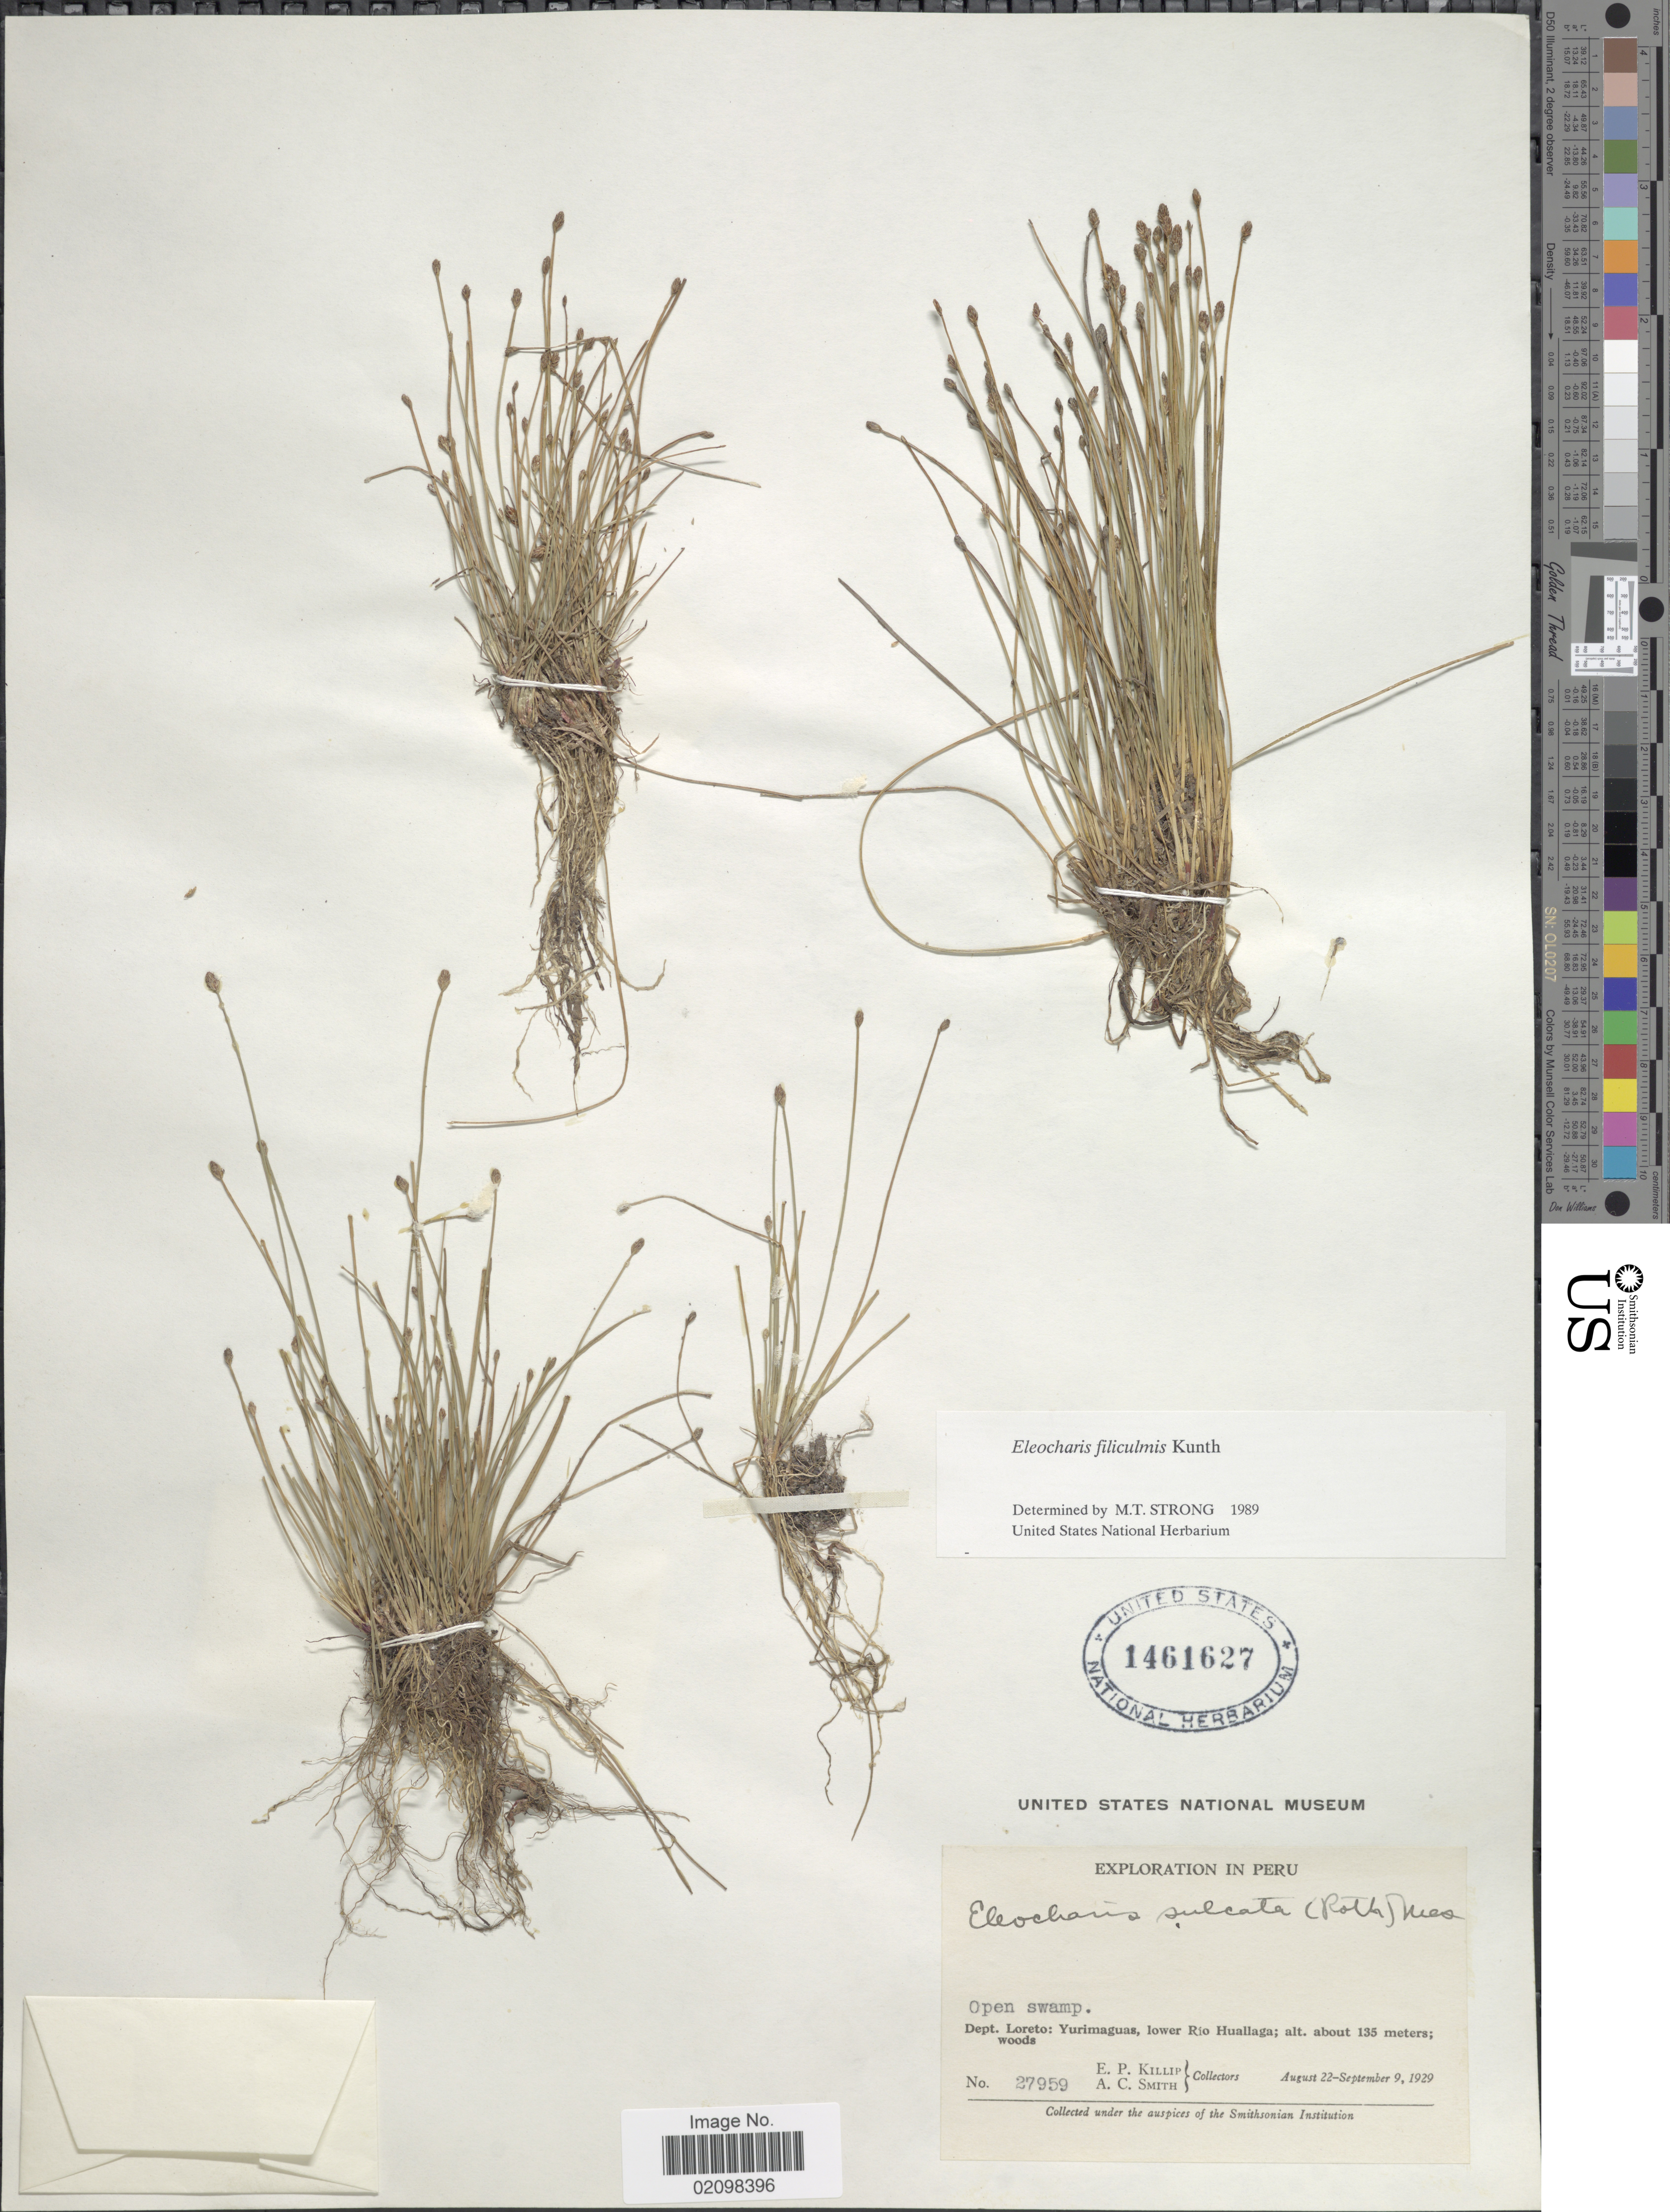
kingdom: Plantae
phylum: Tracheophyta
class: Liliopsida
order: Poales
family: Cyperaceae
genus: Eleocharis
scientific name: Eleocharis filiculmis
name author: Kunth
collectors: E. P. Killip & A. C. Smith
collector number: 27959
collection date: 1929-08-22/1929-09-09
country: Peru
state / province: Loreto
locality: Yurimaguas, lower Río Huallaga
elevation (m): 135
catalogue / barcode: US 1461627